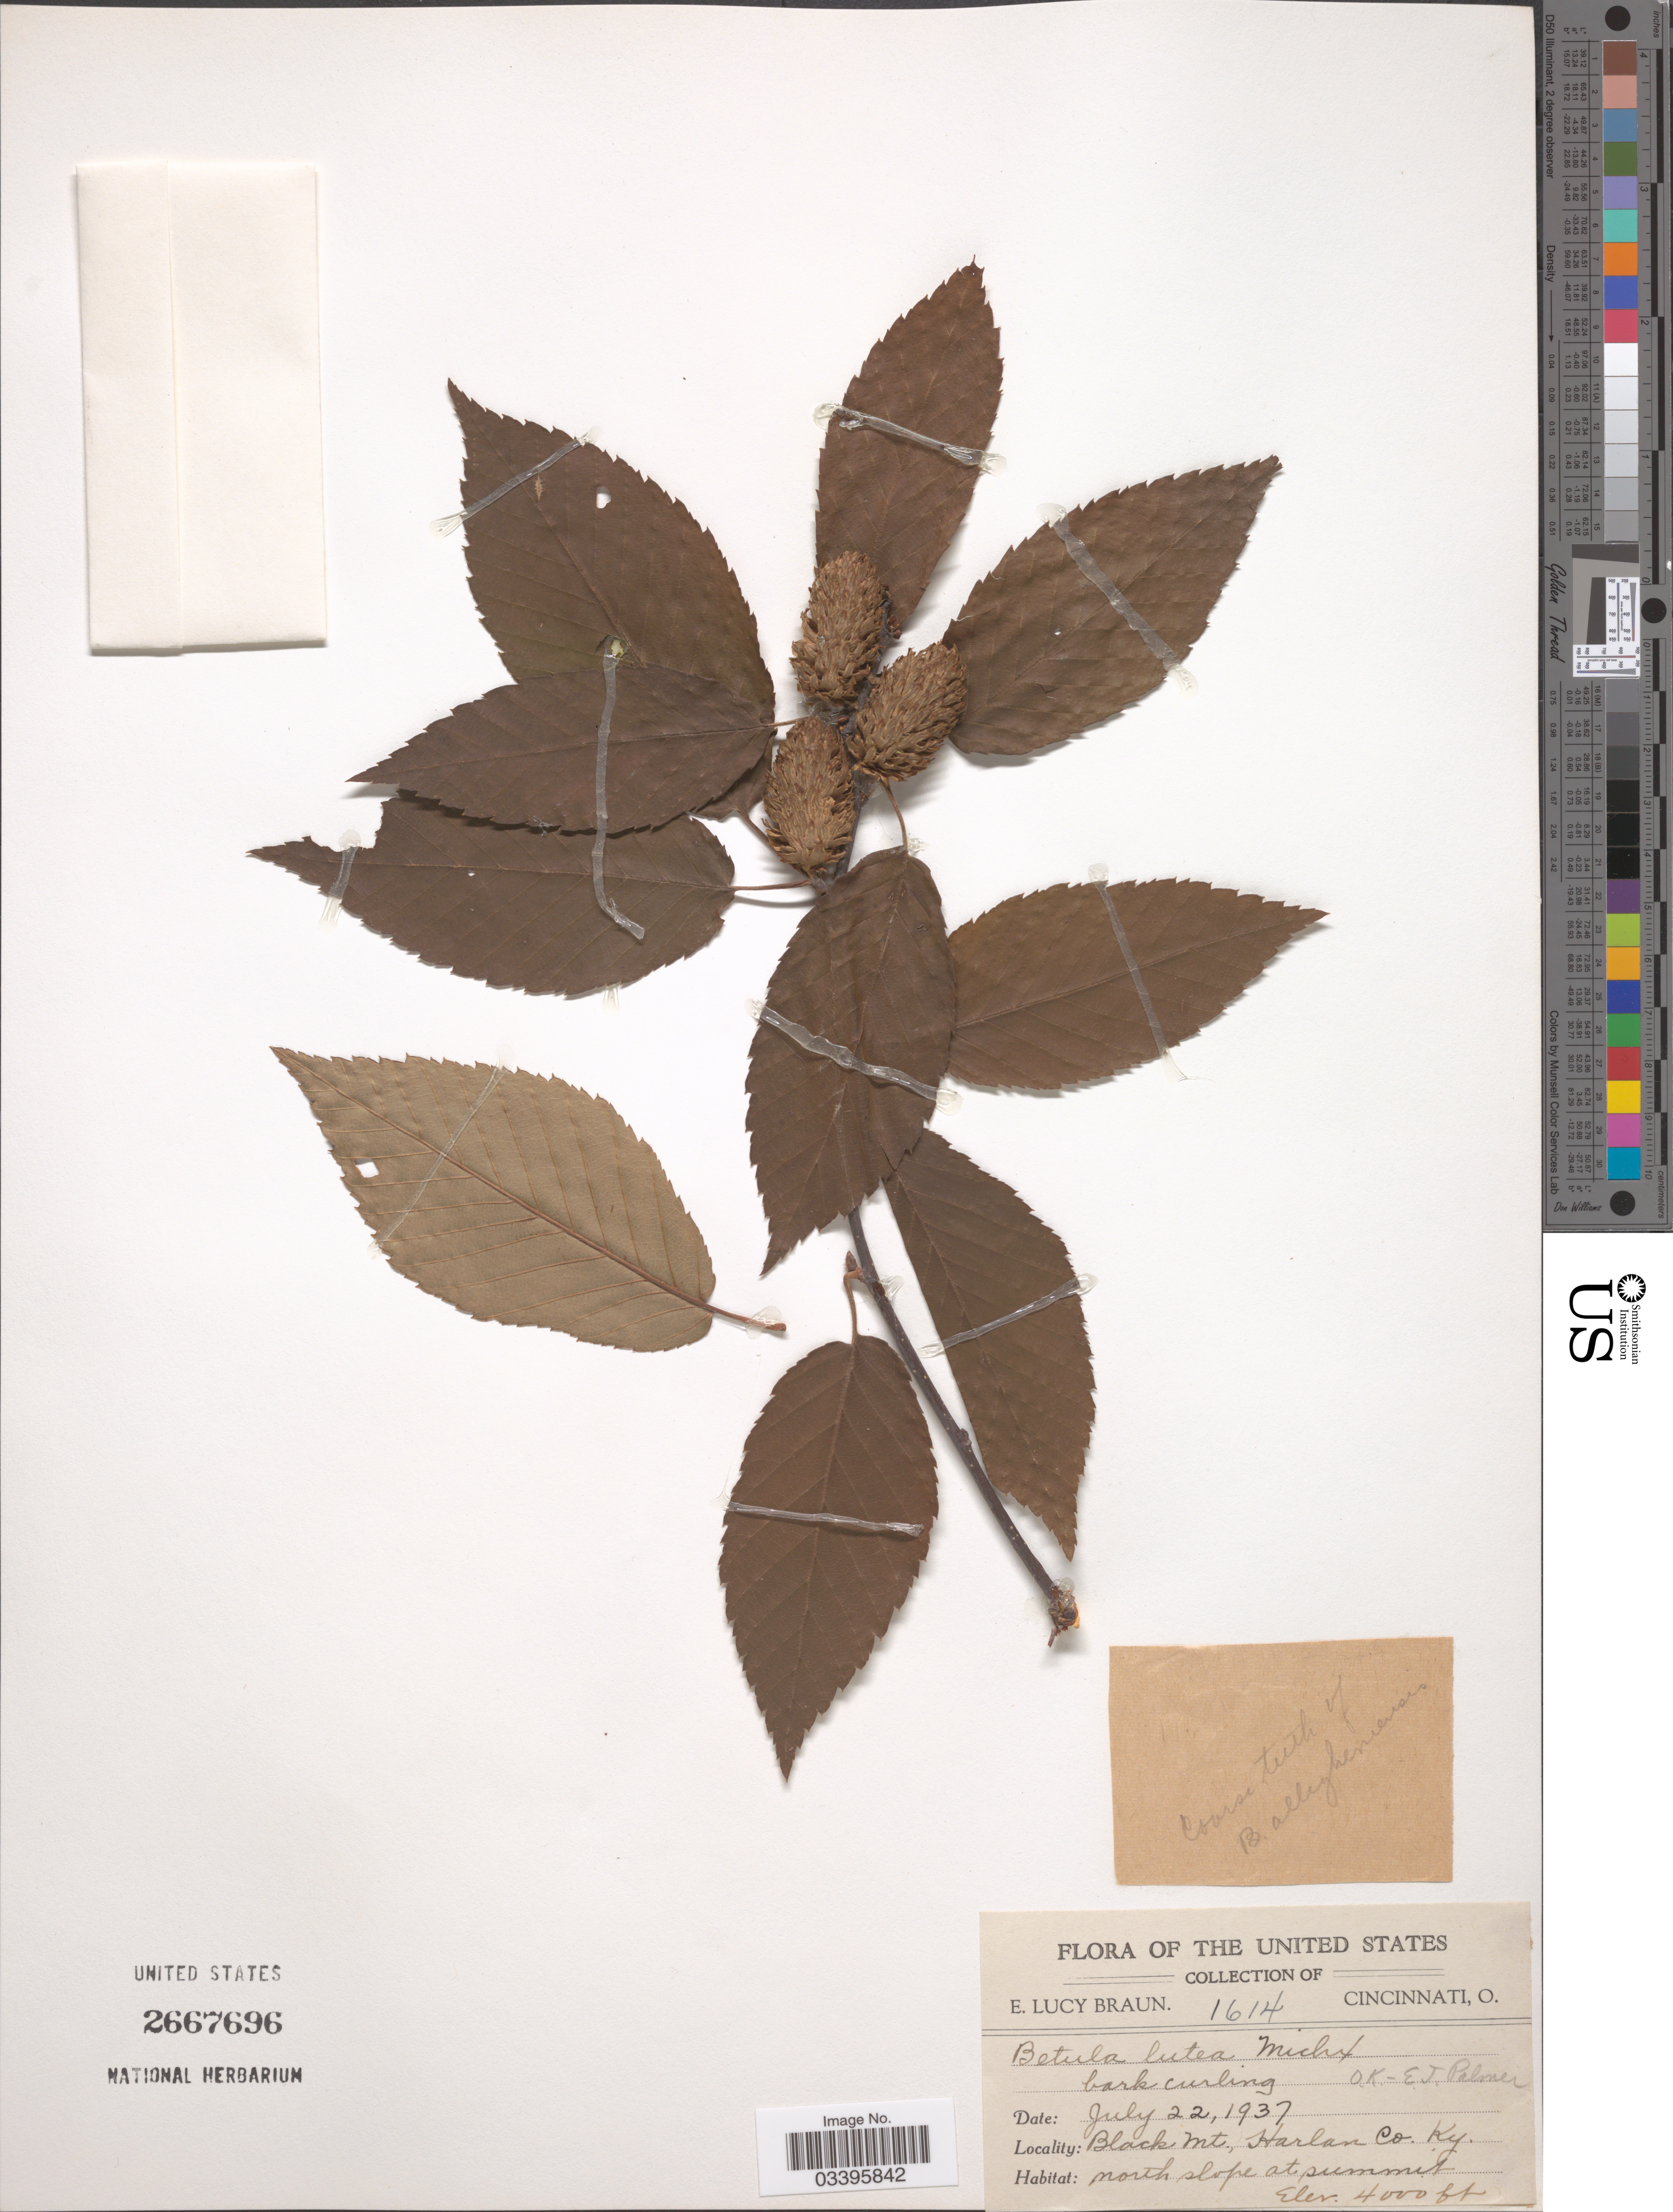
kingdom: Plantae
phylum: Tracheophyta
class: Magnoliopsida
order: Fagales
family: Betulaceae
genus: Betula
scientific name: Betula lutea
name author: F. Michx.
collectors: E. L. Braun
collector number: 1614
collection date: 1937-07-22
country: United States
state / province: Kentucky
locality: Black Mt., Harlan Co. north slope at summit.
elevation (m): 1219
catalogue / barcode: US 2667696